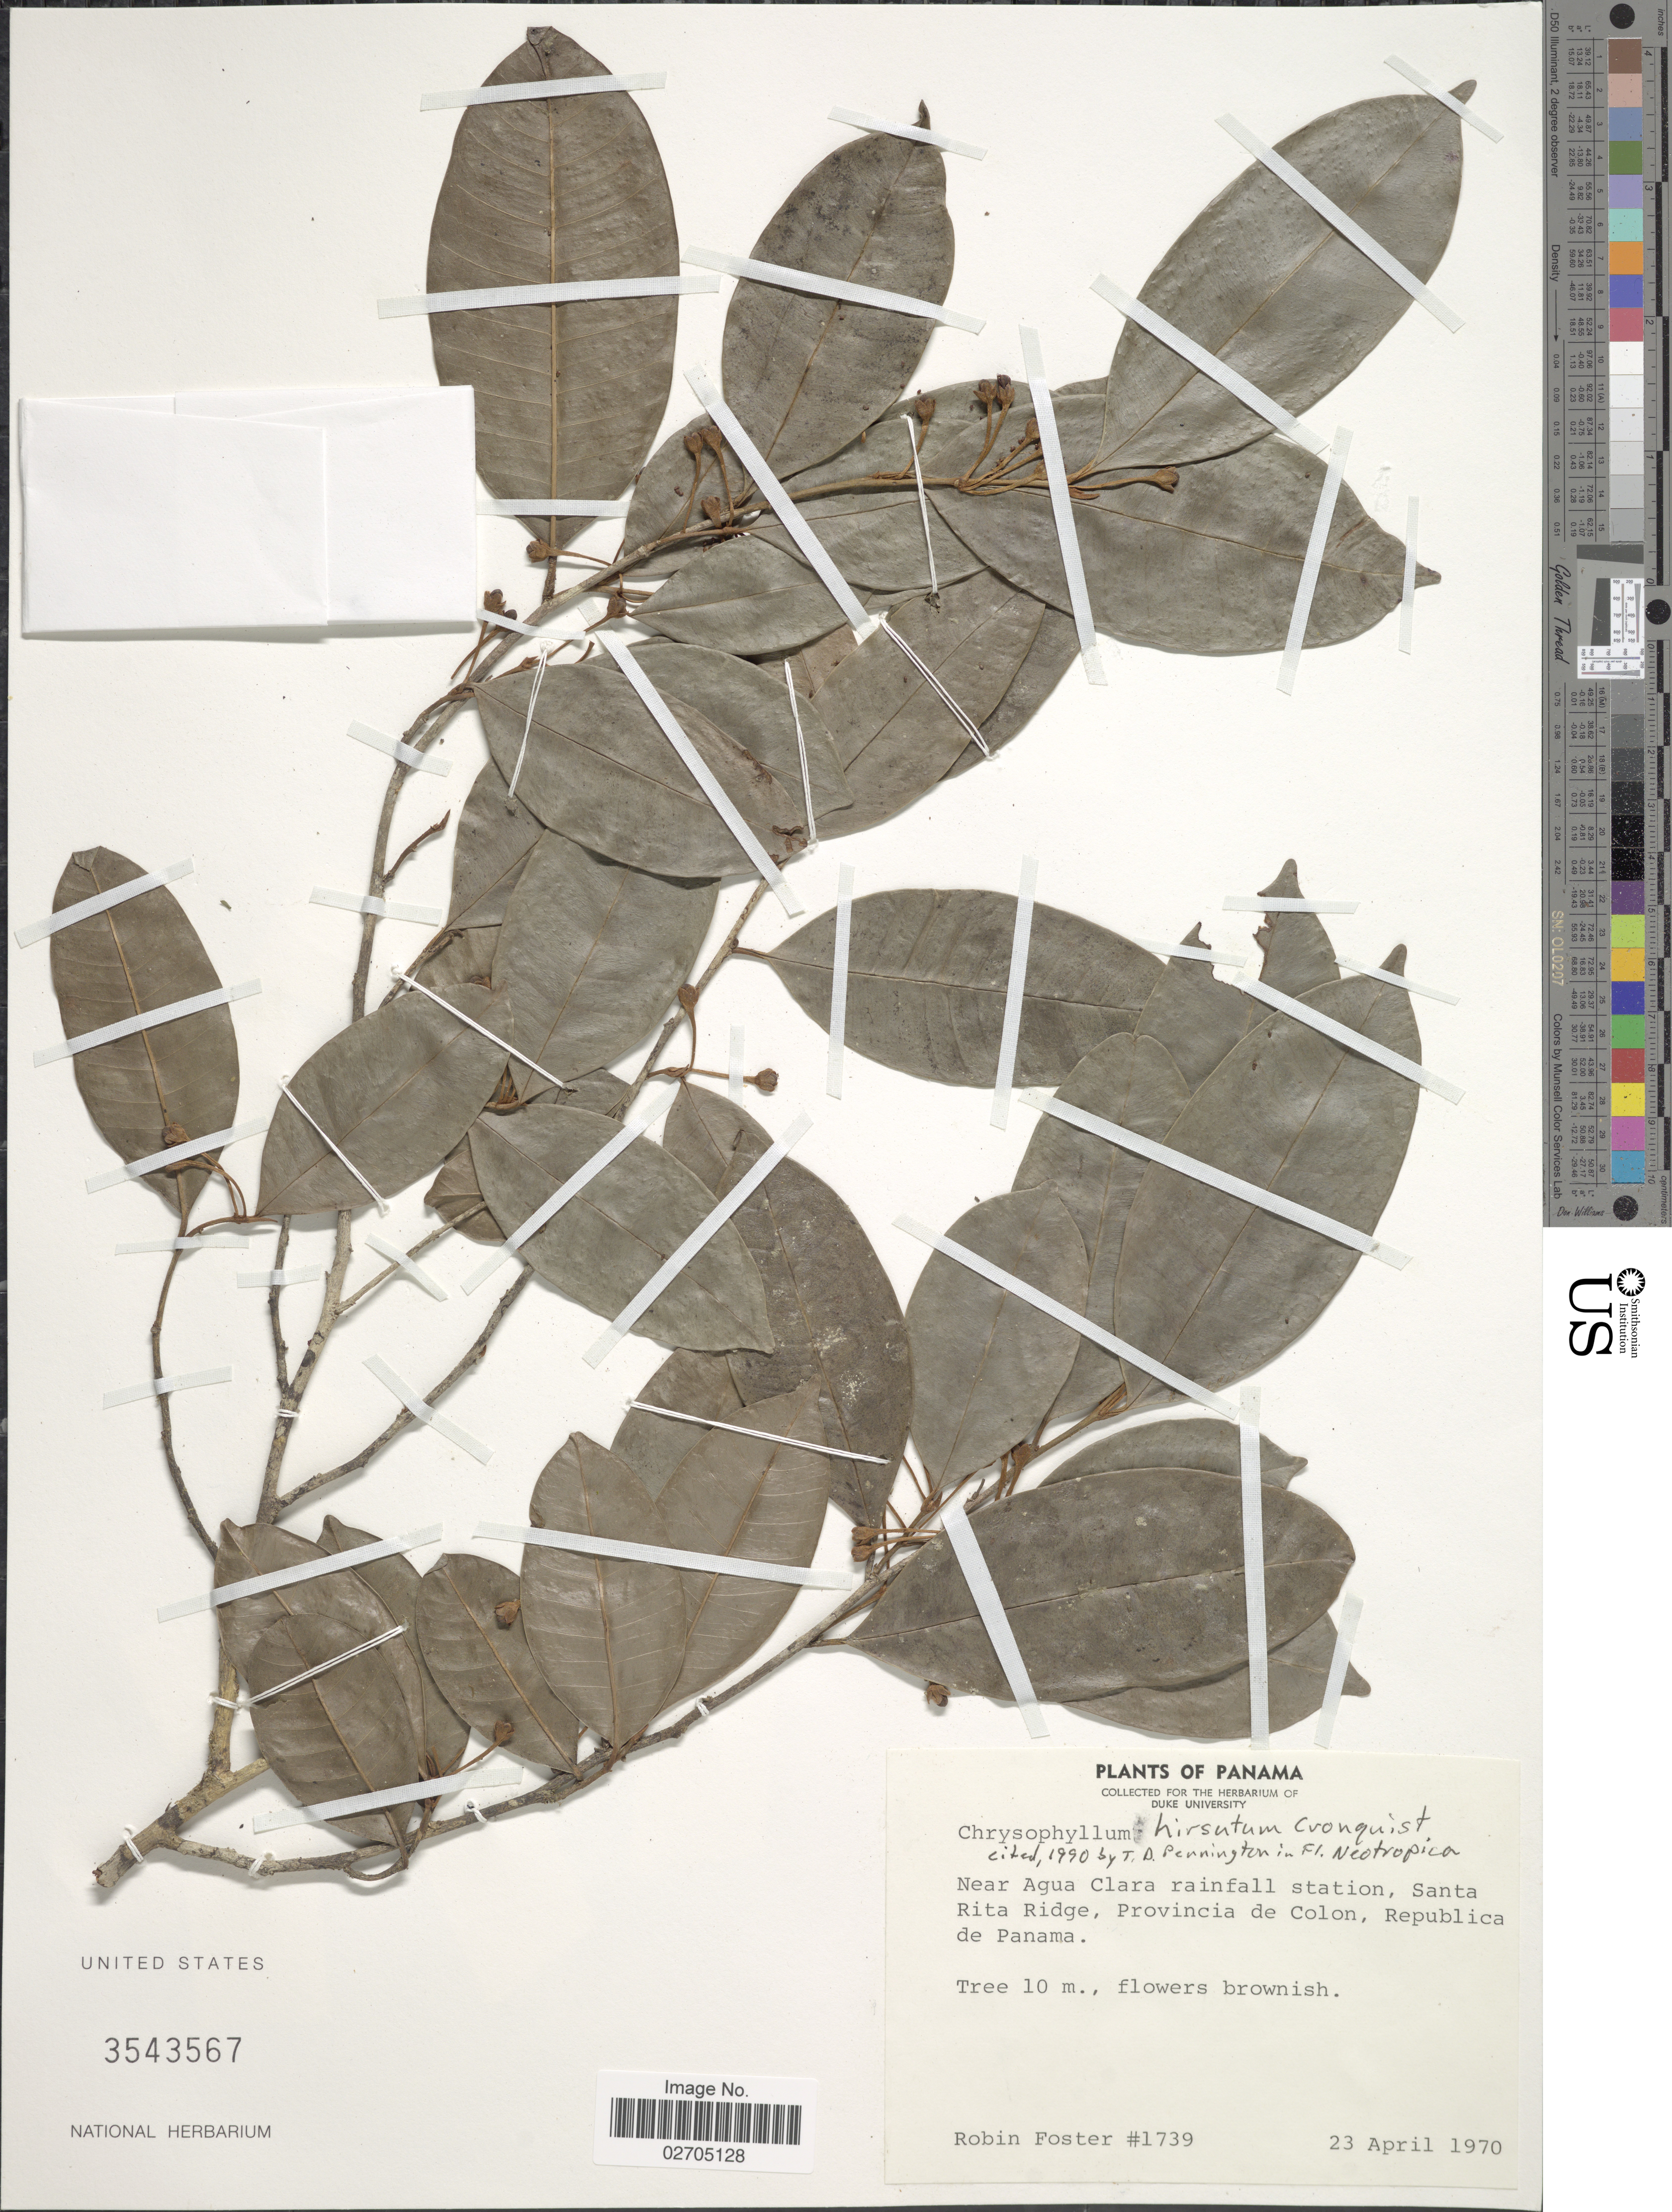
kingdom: Plantae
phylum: Tracheophyta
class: Magnoliopsida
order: Ericales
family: Sapotaceae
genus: Chrysophyllum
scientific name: Chrysophyllum hirsutum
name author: Cronq.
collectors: R. B. Foster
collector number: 1739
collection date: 1970-04-23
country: Panama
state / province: Colón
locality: Near Agua Clara rainfall station, Santa Rita Ridge.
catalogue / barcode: US 3543567